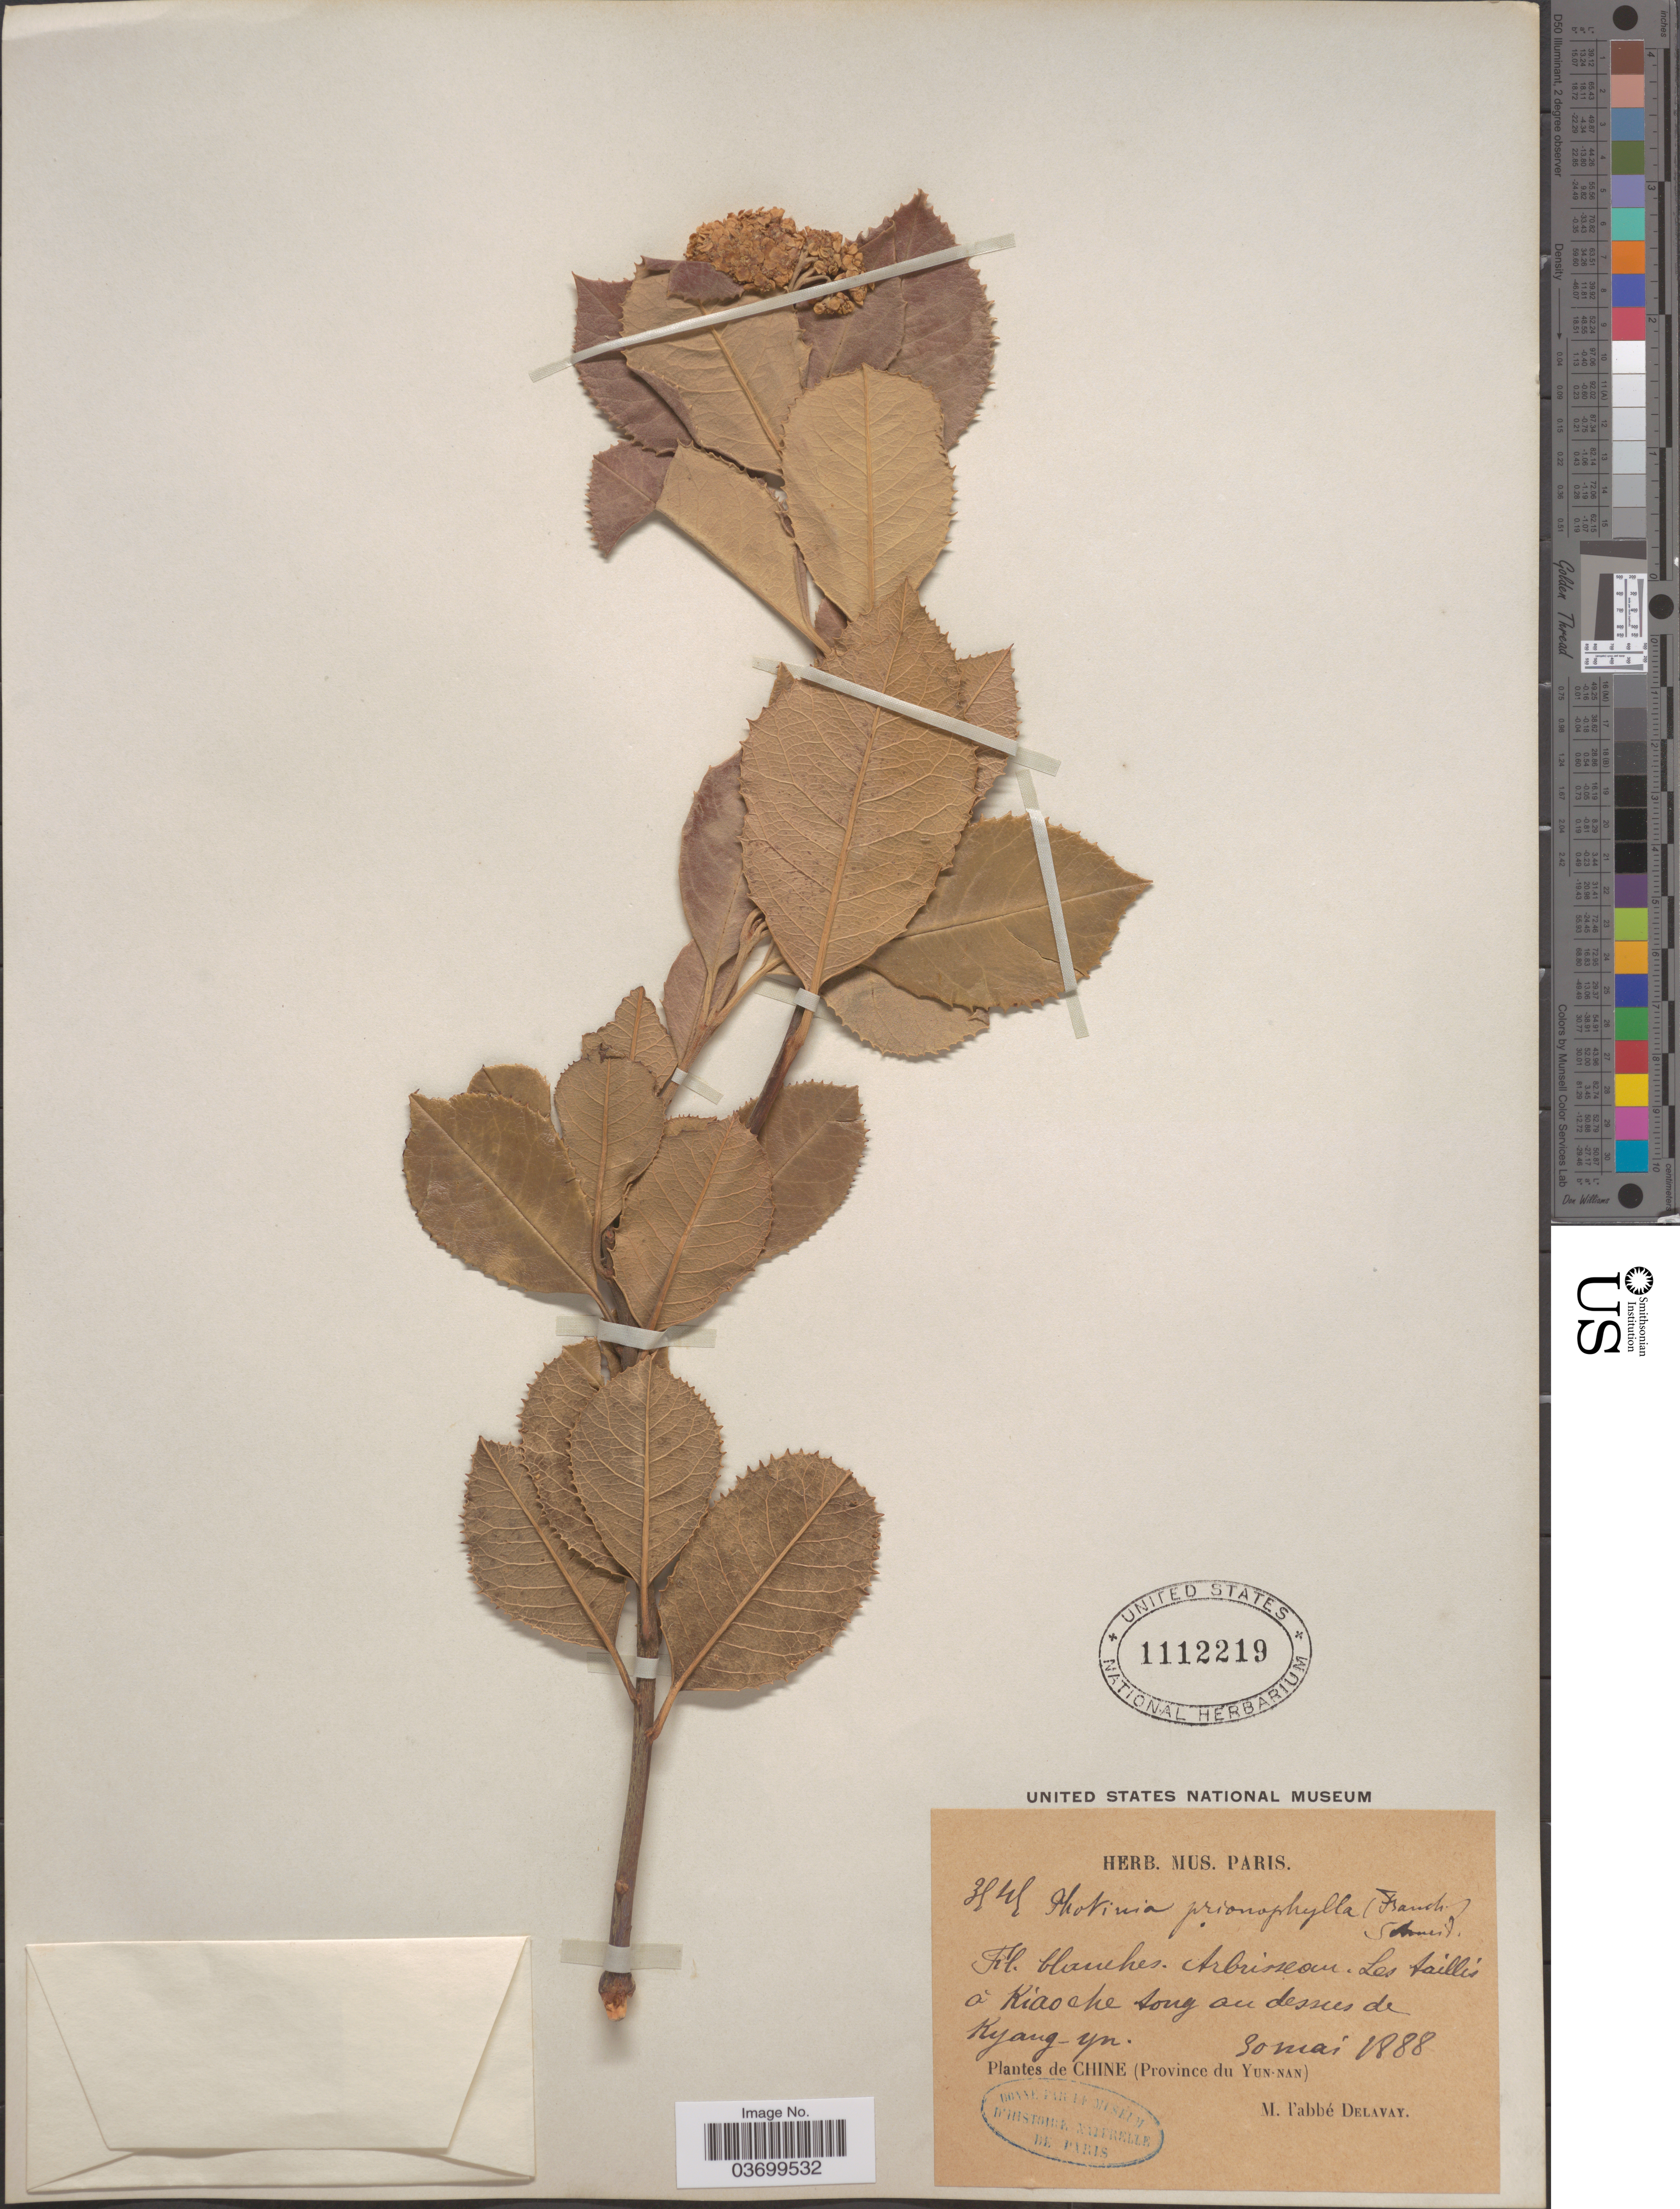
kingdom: Plantae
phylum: Tracheophyta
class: Magnoliopsida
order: Rosales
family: Rosaceae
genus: Photinia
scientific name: Photinia prionophylla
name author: (Franch.) C.K. Schneid.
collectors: P. Delavay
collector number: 3545*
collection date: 1888-05-30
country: China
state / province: Yunnan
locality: Les faillis á Kiaoche tong au dessces de Kyang-yn. [interpreted]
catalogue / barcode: US 1112219